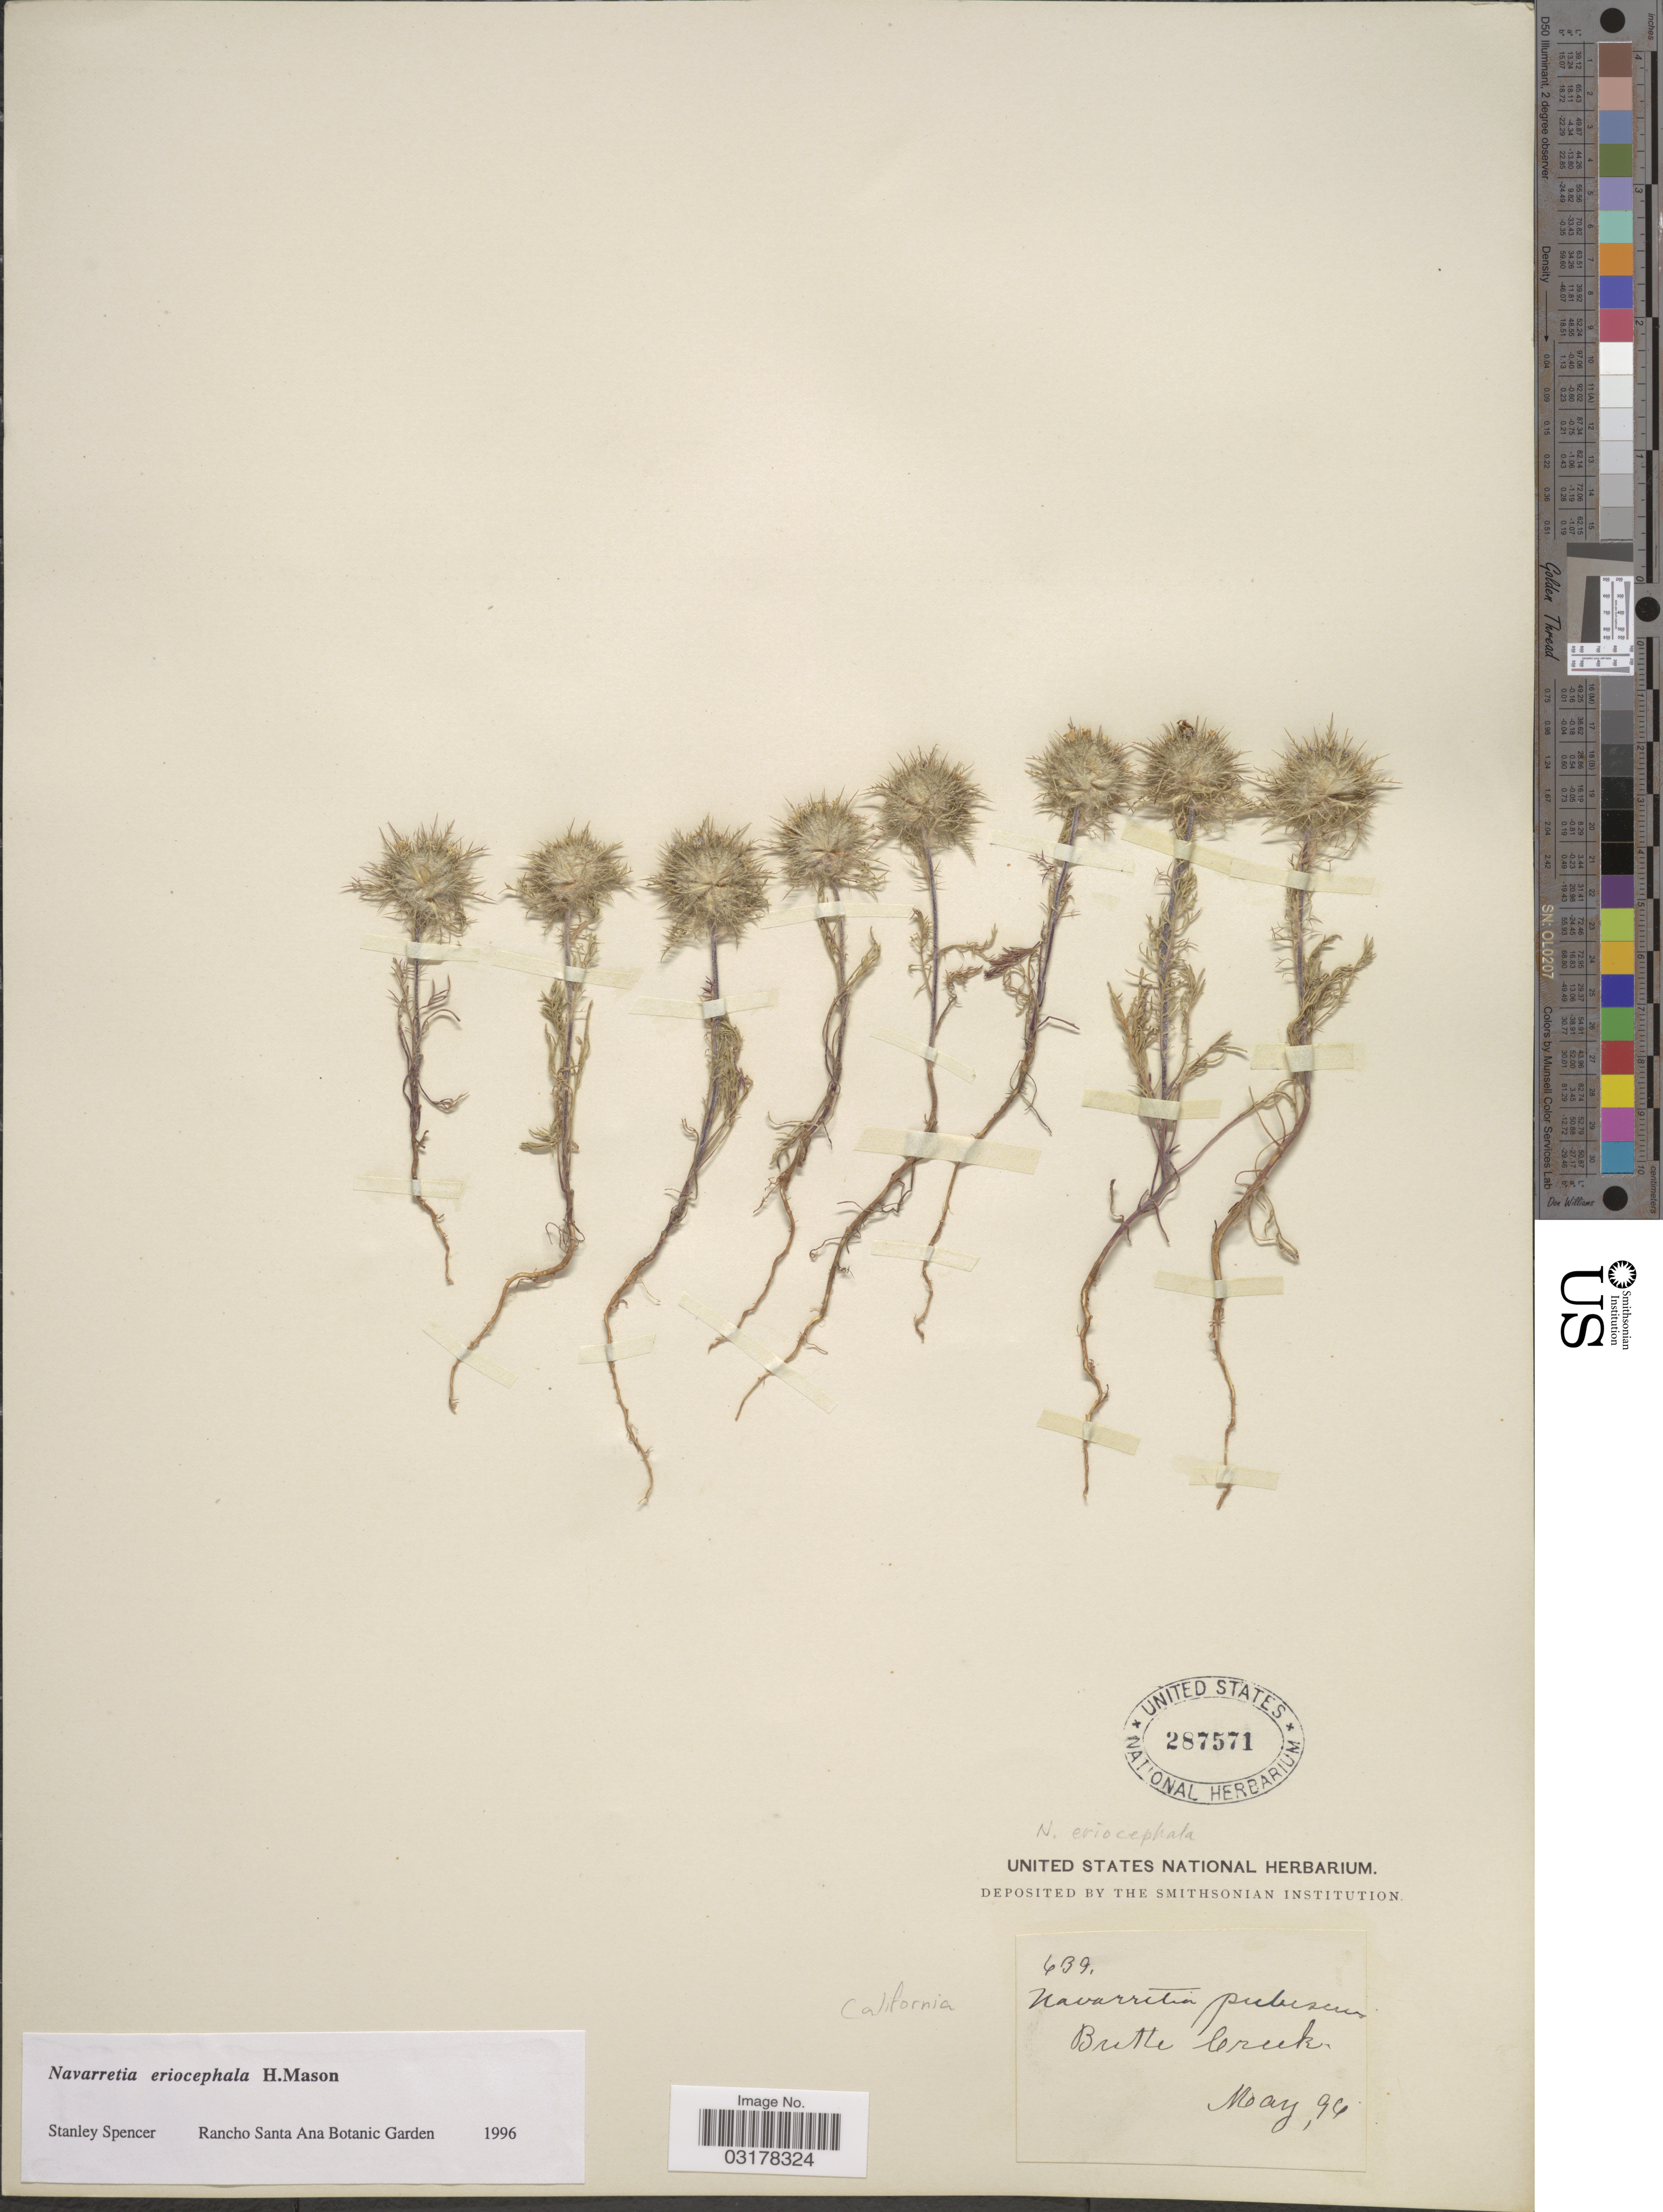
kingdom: Plantae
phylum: Tracheophyta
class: Magnoliopsida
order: Ericales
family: Polemoniaceae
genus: Navarretia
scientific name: Navarretia eriocephala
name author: H. Mason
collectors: ex herb. United States National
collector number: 639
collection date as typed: Transcribed d/m/y: /5/94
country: United States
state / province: California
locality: Butte Creek.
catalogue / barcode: US 287571